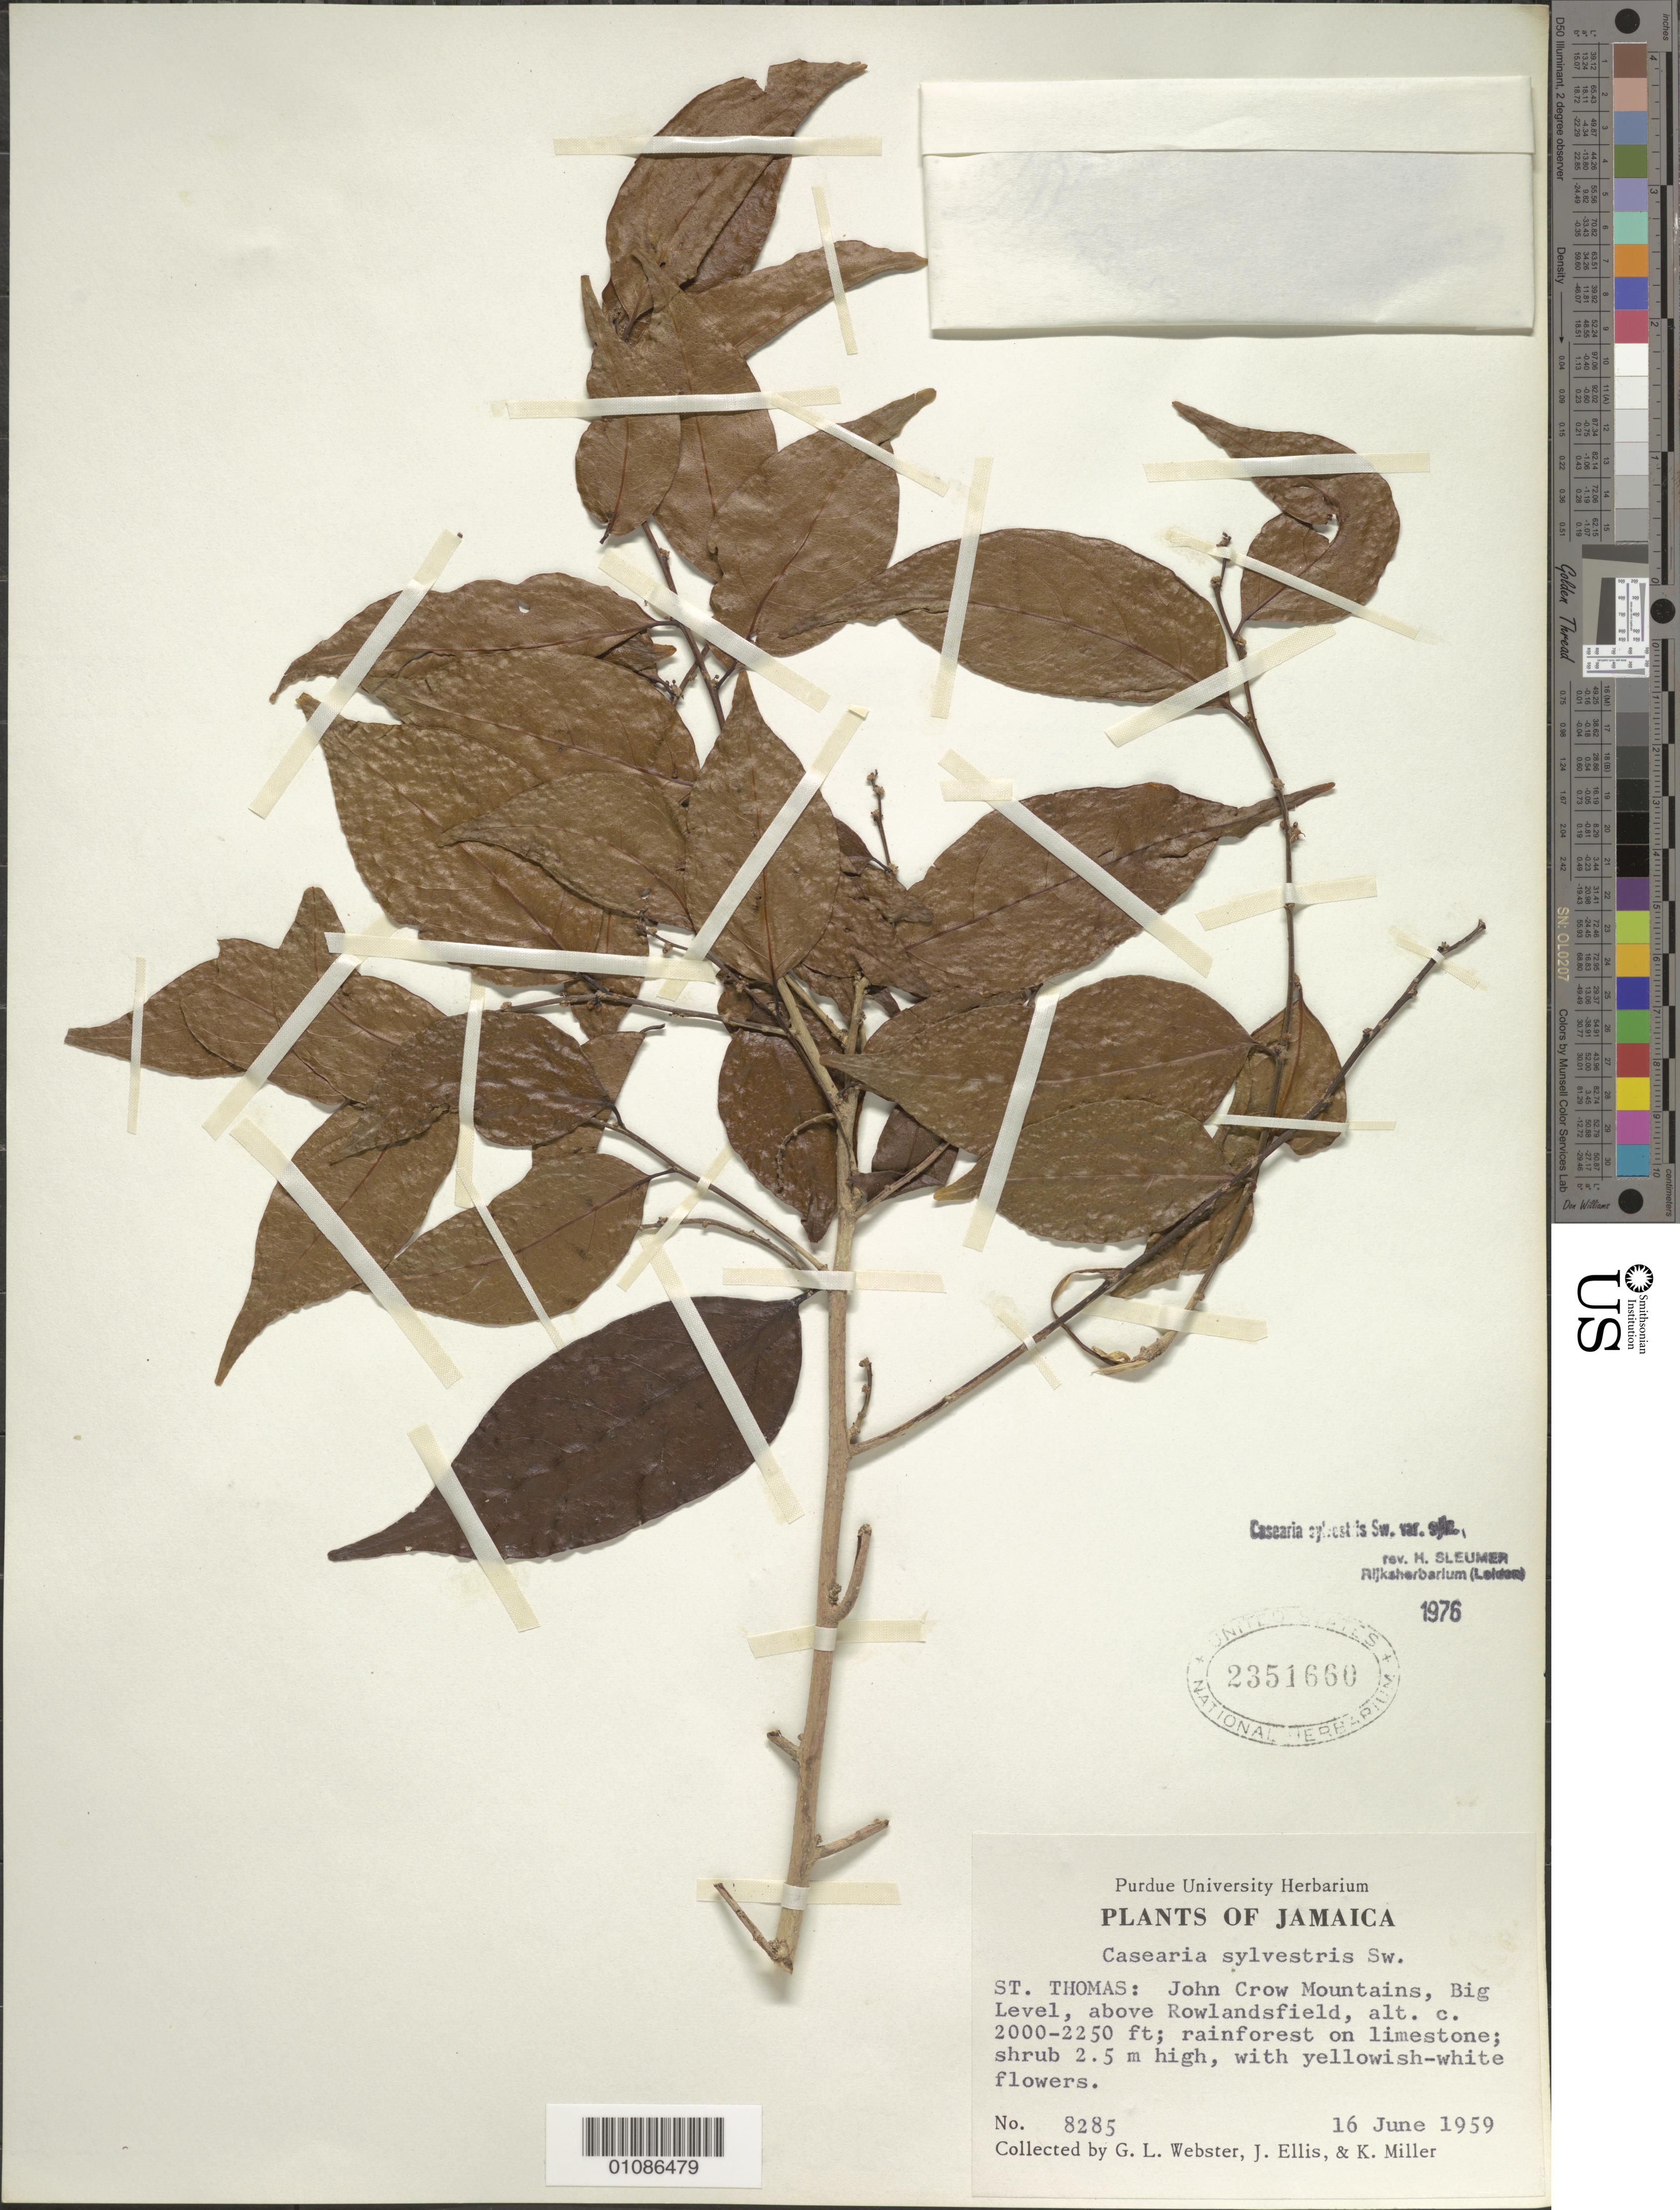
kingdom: Plantae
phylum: Tracheophyta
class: Magnoliopsida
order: Malpighiales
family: Salicaceae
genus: Casearia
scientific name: Casearia sylvestris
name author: Sw.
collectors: G. L. Webster & K. Miller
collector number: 8285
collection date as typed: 16 Jun 1959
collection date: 1959-06-16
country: Jamaica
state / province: Saint Thomas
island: Jamaica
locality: John Crow Mountains, Big Level above Rowlandsfield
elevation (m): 610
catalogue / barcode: US 2351660